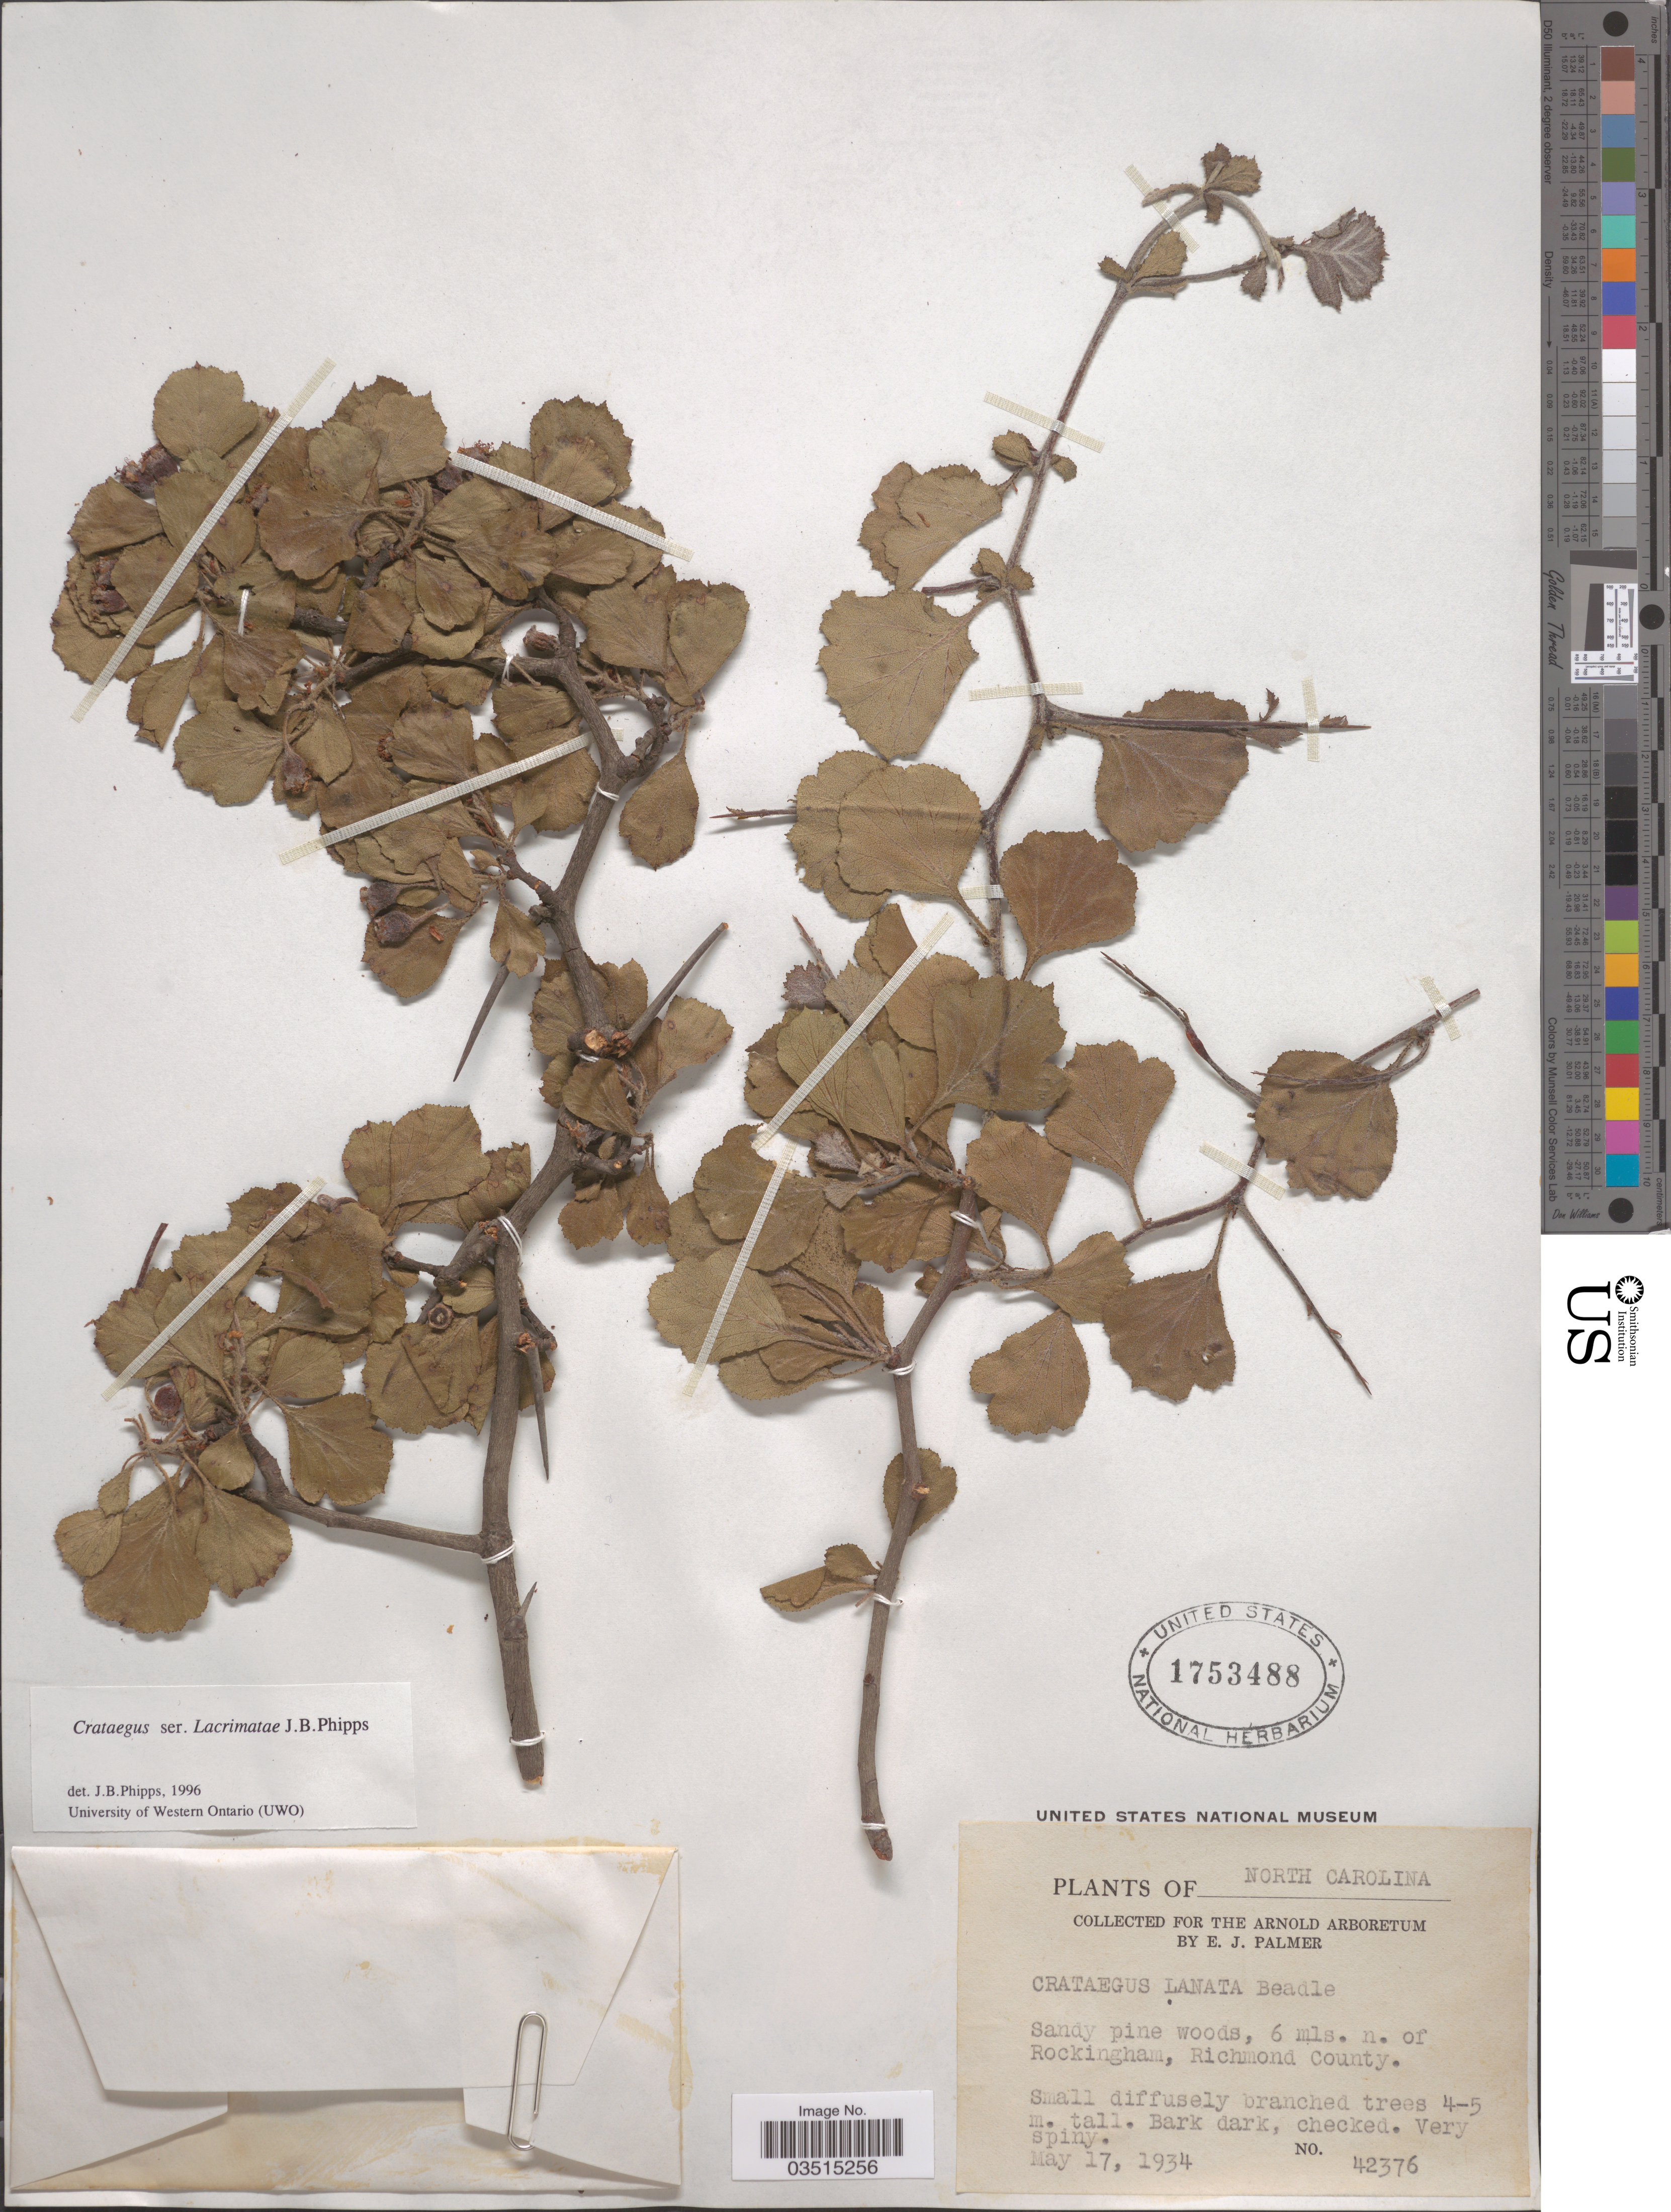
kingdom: Plantae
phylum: Tracheophyta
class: Magnoliopsida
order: Rosales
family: Rosaceae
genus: Crataegus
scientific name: Crataegus lanata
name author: Beadle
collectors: E. J. Palmer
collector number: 42376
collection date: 1934-05-17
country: United States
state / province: North Carolina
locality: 6 mls. n. of Rockingham, Richmond County.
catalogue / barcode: US 1753488